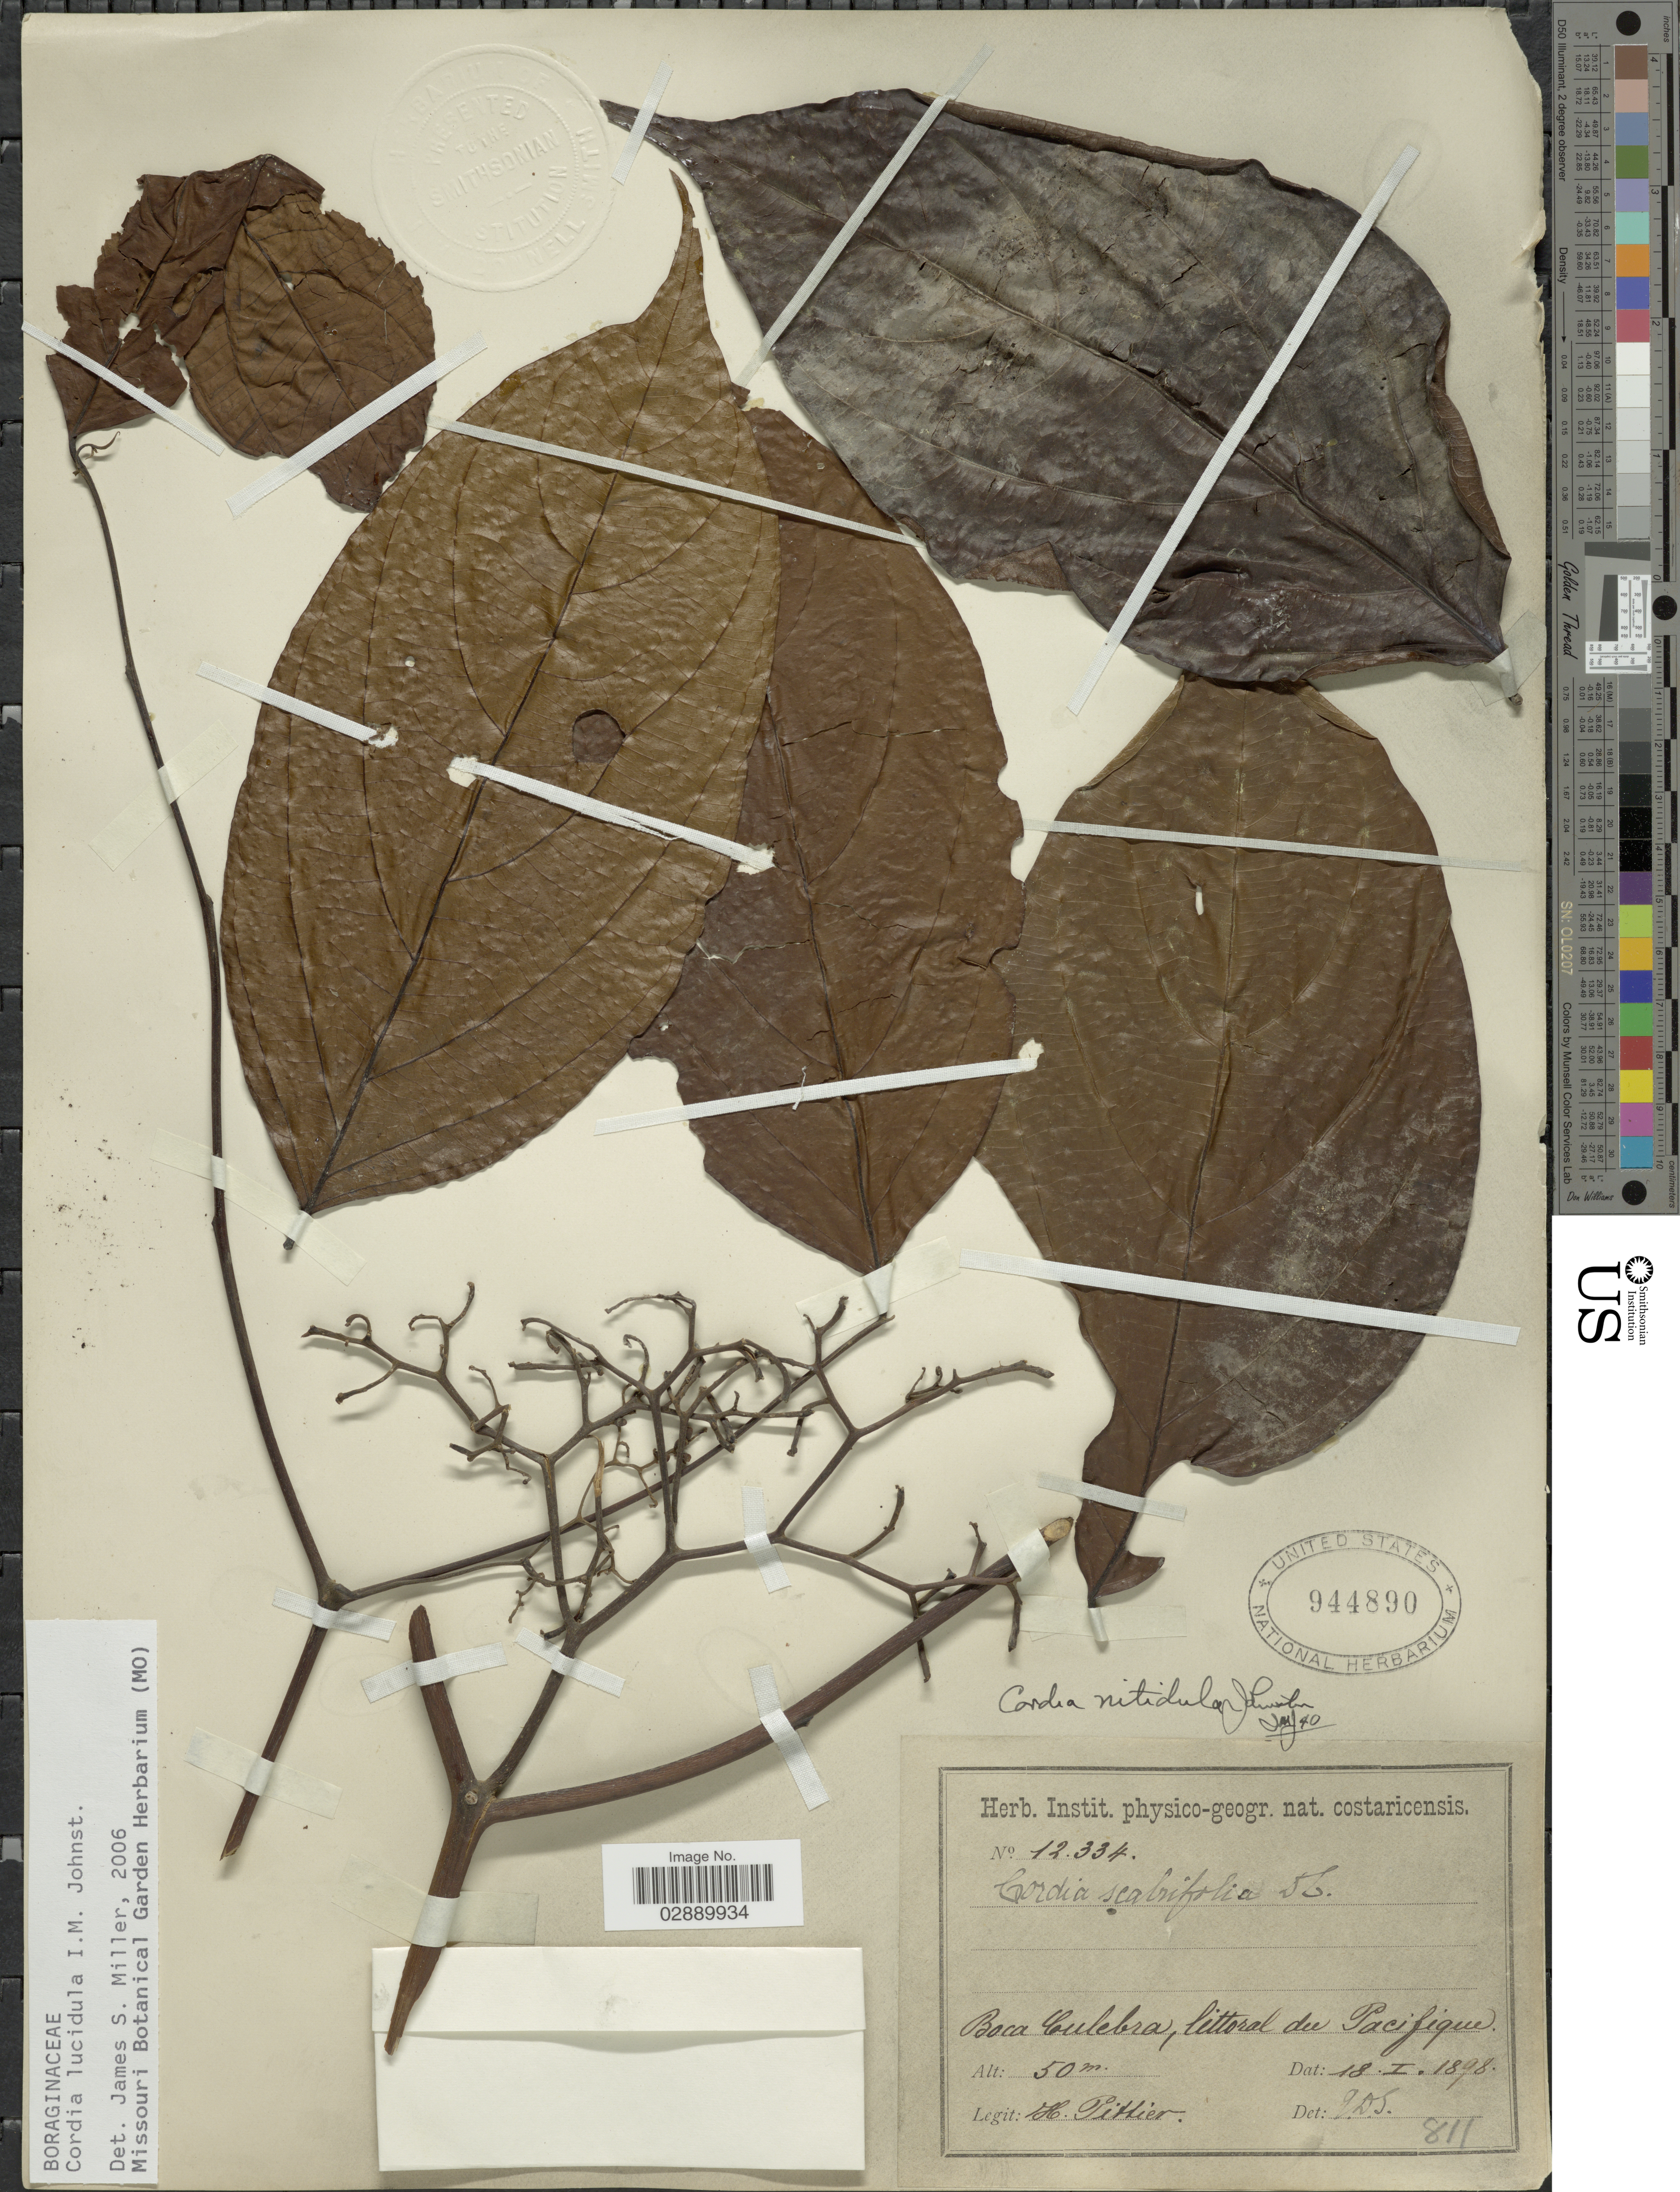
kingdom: Plantae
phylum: Tracheophyta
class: Magnoliopsida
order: Boraginales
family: Cordiaceae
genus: Cordia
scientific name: Cordia lucidula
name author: I.M. Johnst.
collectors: H. F. Pittier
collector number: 12334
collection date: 1898-01-18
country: Costa Rica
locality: Boca Culebra, littoral du Pacifique.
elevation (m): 50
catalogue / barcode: US 944890